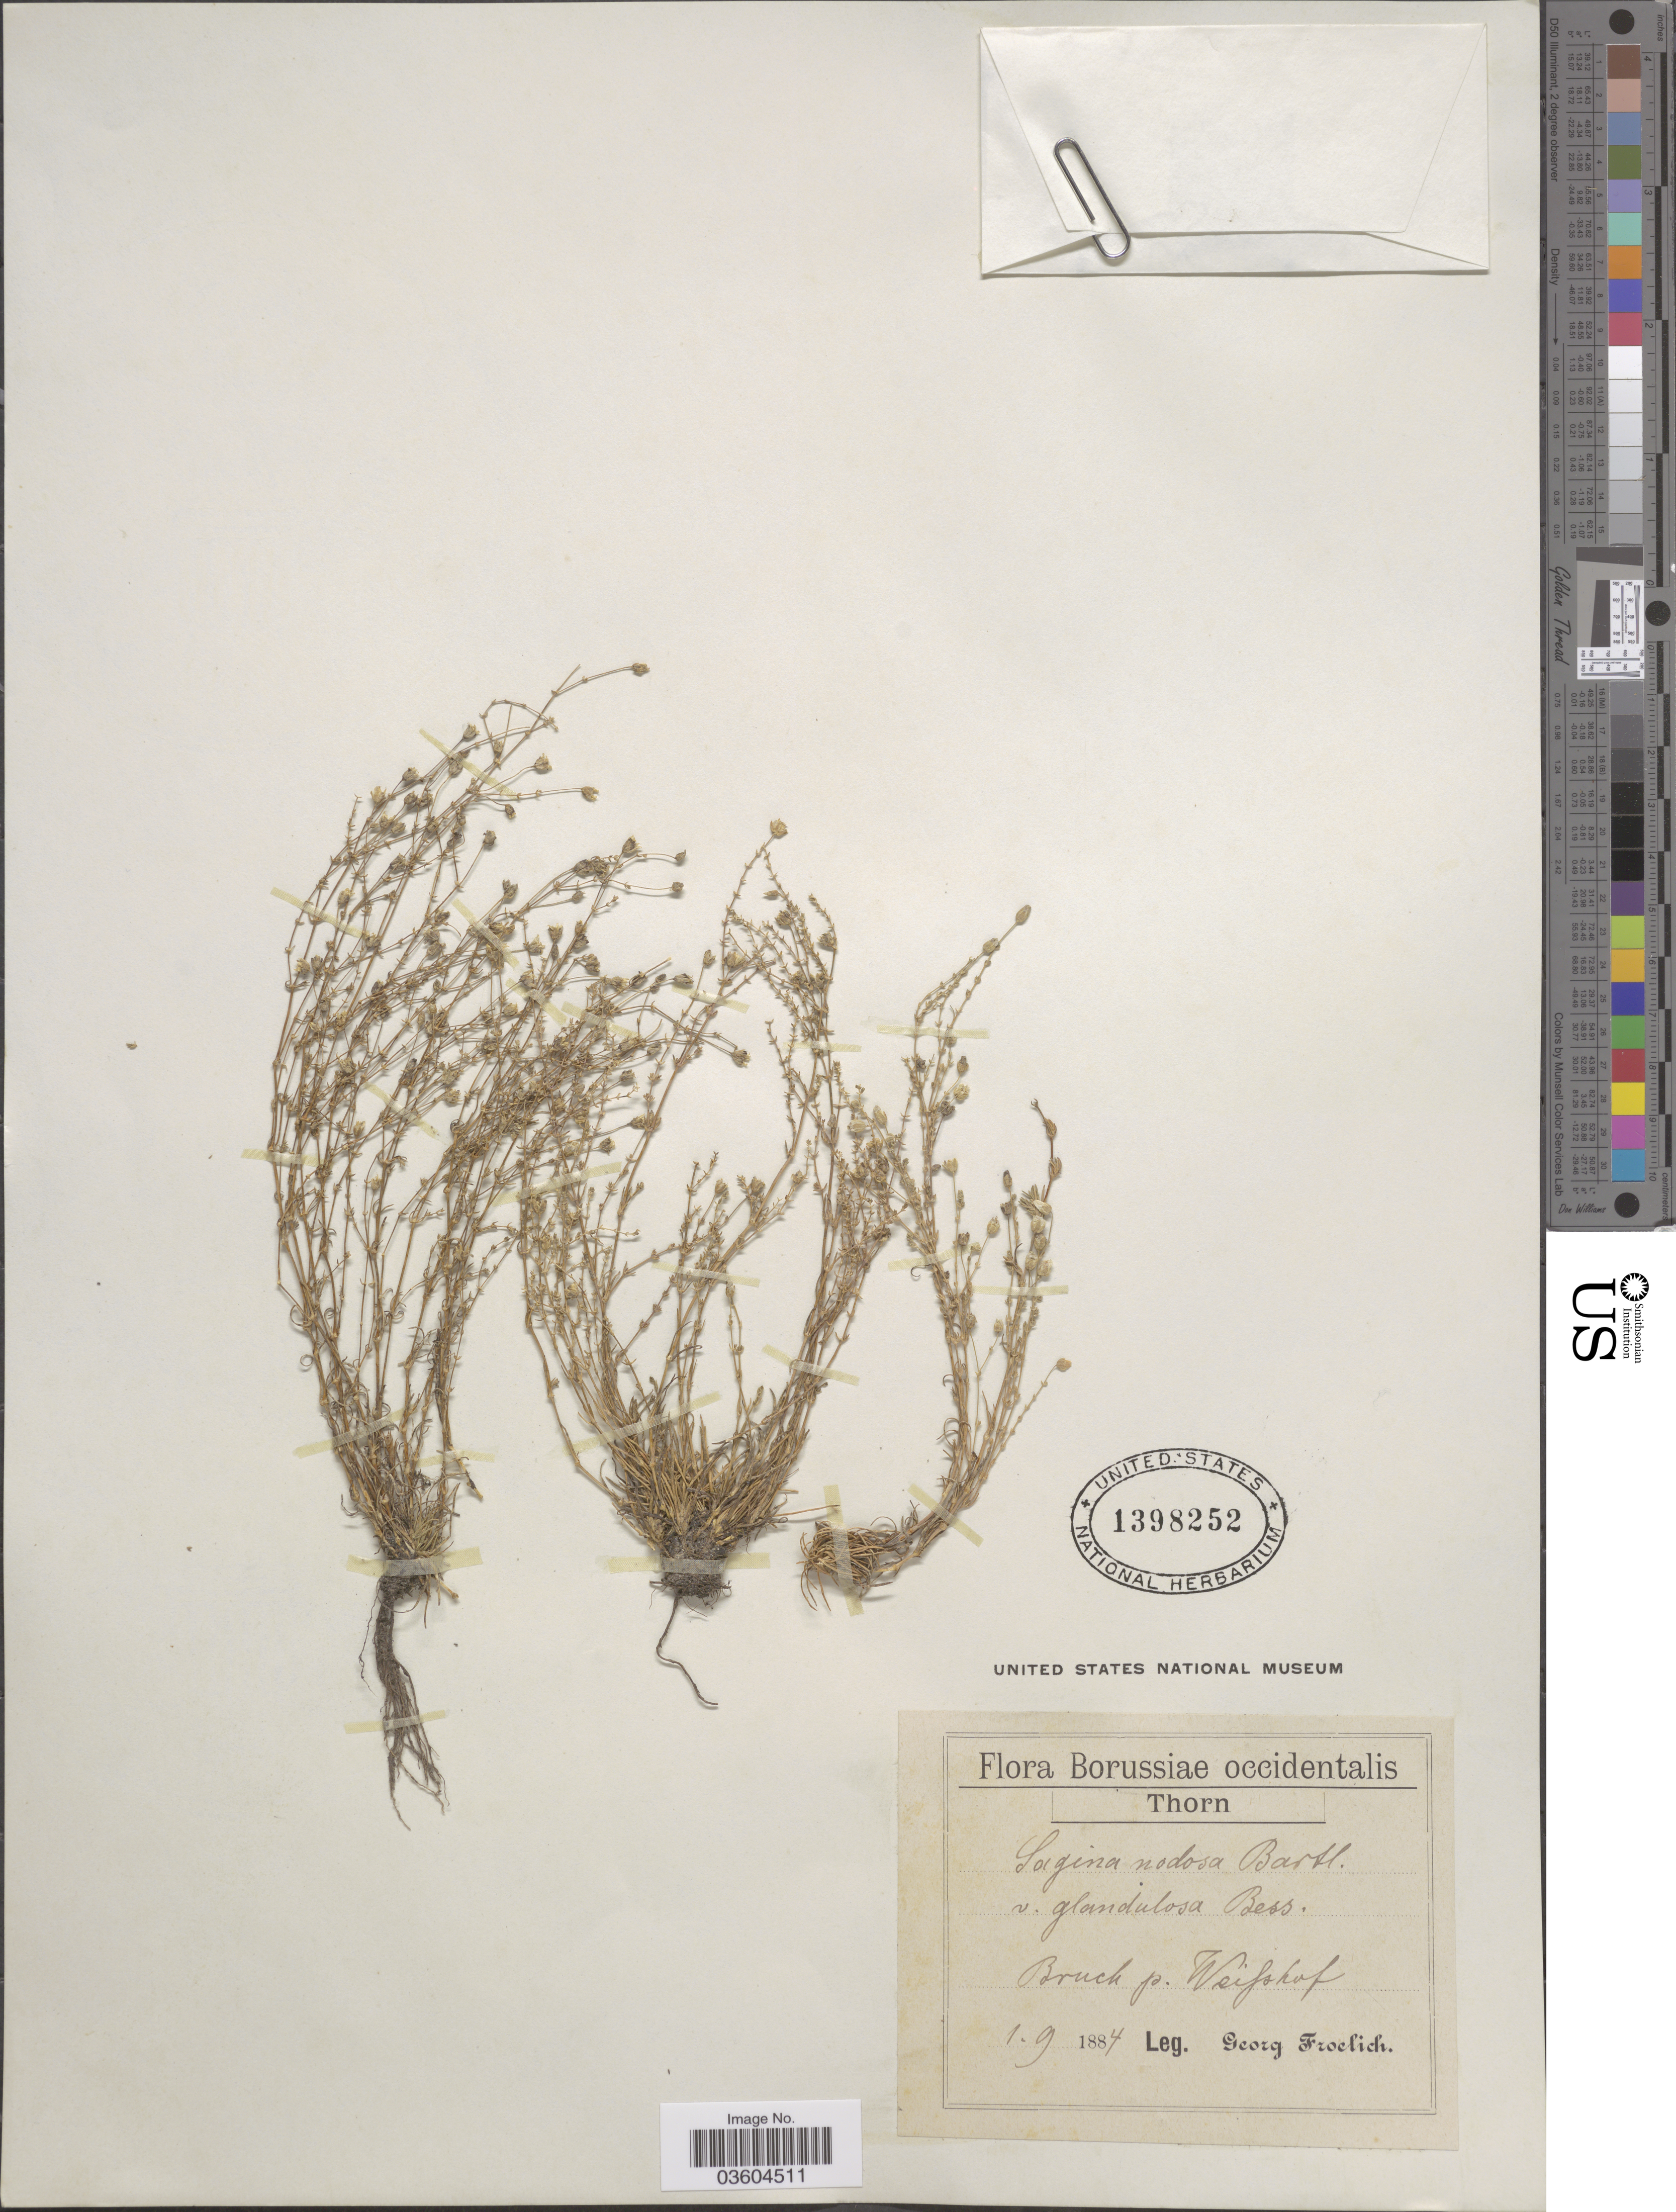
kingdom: Plantae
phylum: Tracheophyta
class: Magnoliopsida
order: Caryophyllales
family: Caryophyllaceae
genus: Sagina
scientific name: Sagina nodosa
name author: (L.) Fenzl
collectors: G. Froelich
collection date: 1884-09-01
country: Poland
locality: Borussuae occidentalis. Thorn. Bruck p. Weisshof.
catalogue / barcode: US 1398252